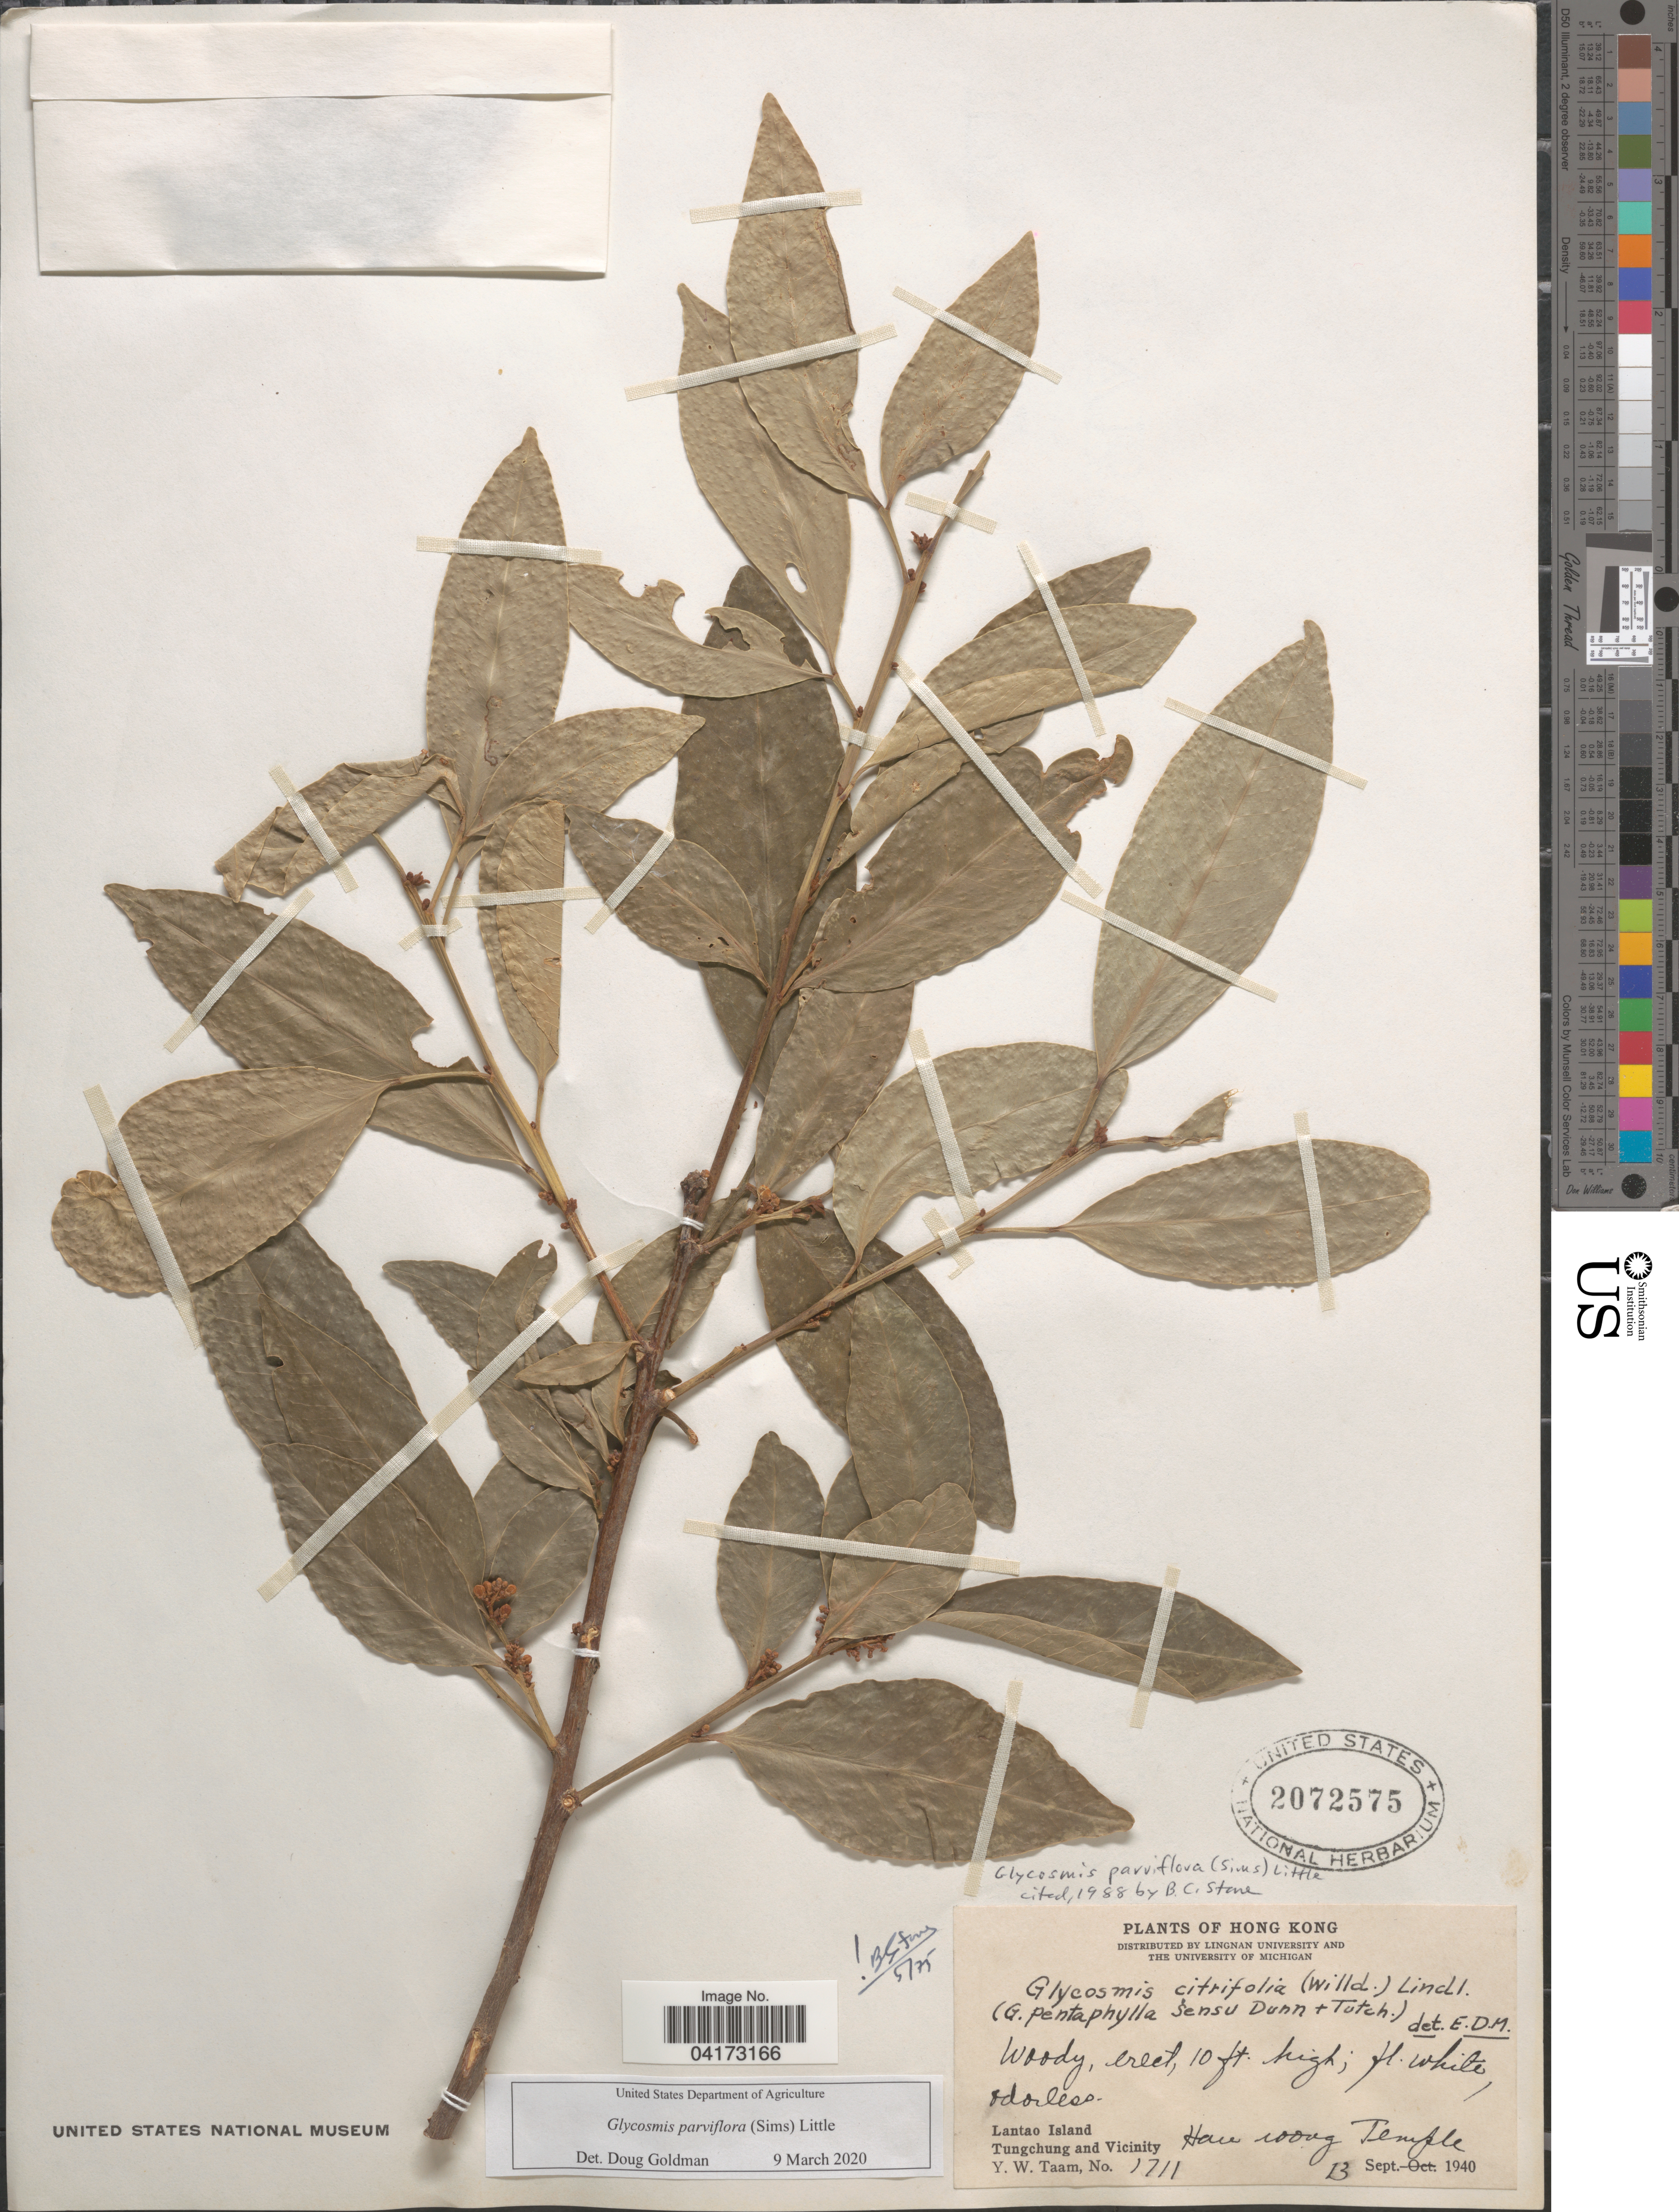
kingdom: Plantae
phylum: Tracheophyta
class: Magnoliopsida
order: Sapindales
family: Rutaceae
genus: Glycosmis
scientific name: Glycosmis parviflora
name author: (Sims) Little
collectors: Y. W. Taam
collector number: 1711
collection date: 1940-09-13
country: China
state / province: Hong Kong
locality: Lantao Island. Tungchung and Vicinity. Han [interpreted] wong Temple.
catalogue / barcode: US 2072575